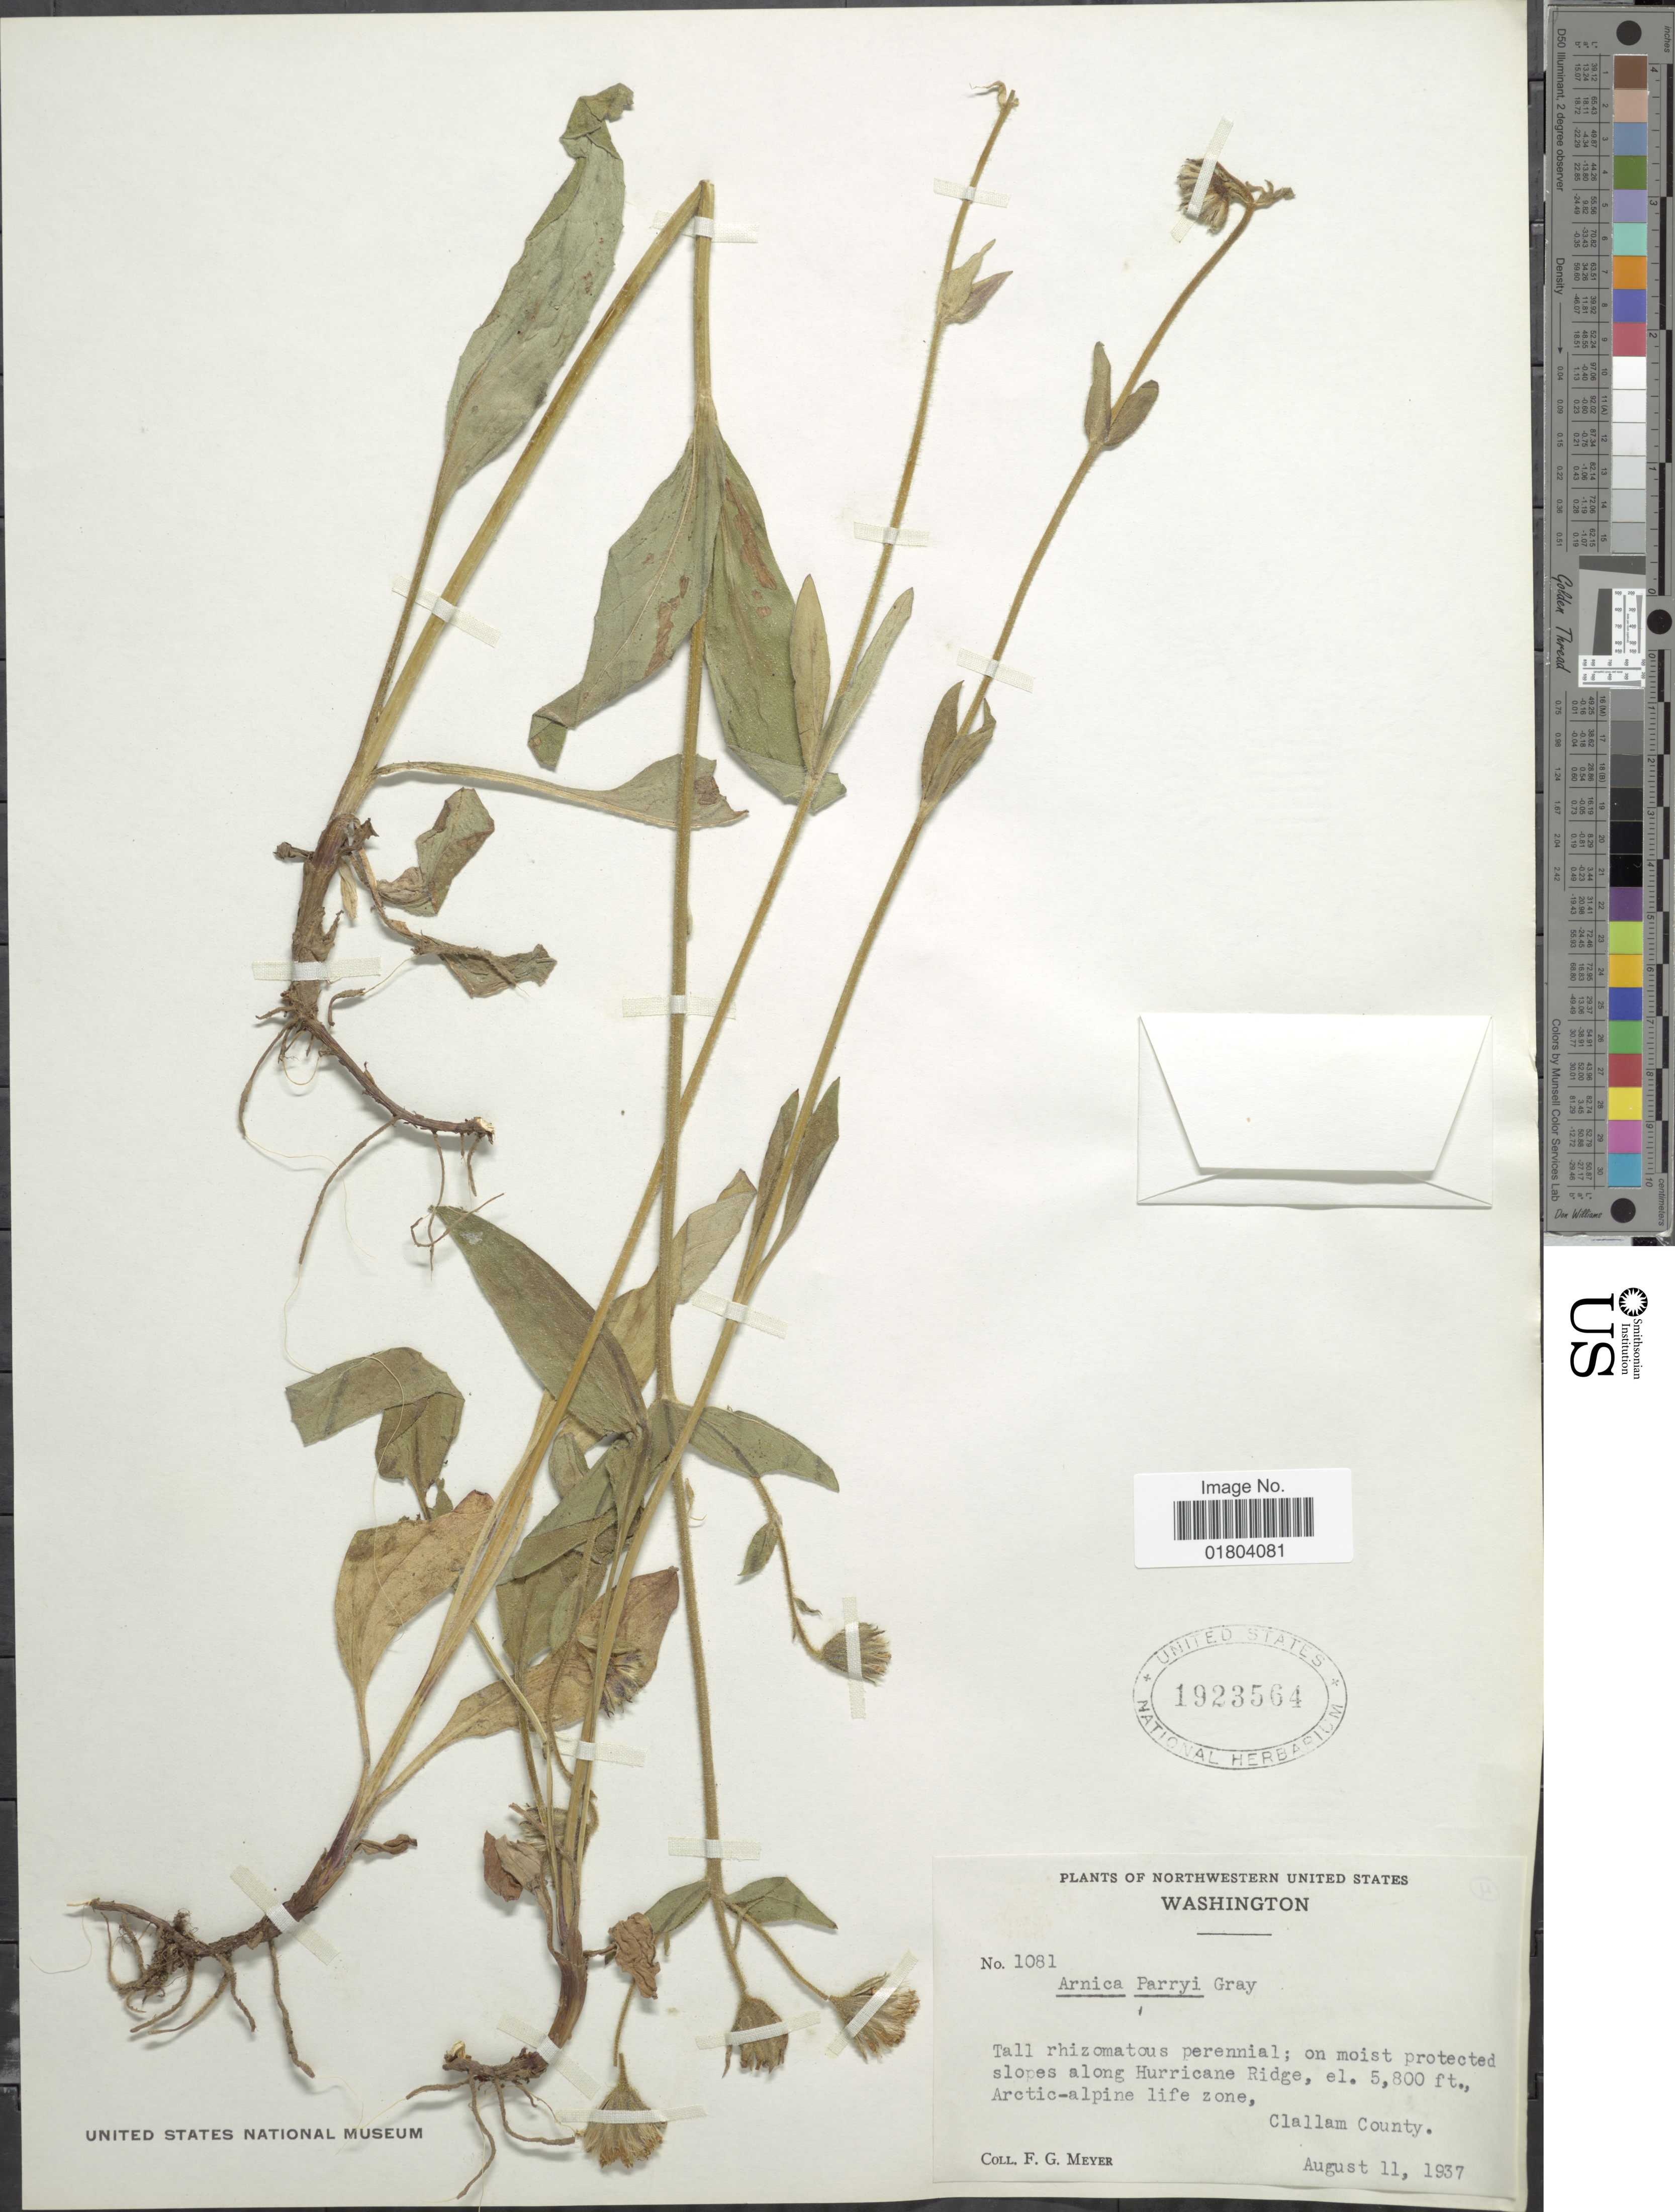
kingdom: Plantae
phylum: Tracheophyta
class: Magnoliopsida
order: Asterales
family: Asteraceae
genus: Arnica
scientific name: Arnica parryi subsp. genuina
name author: Maguire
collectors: F. G. Meyer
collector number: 1081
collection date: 1937-08-11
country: United States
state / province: Washington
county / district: Clallam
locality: Northwestern United States, on moist protected slopes along Hurricane Ridge, Arctic-alpine life zone, Clallam County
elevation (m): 1768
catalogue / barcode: US 1923564